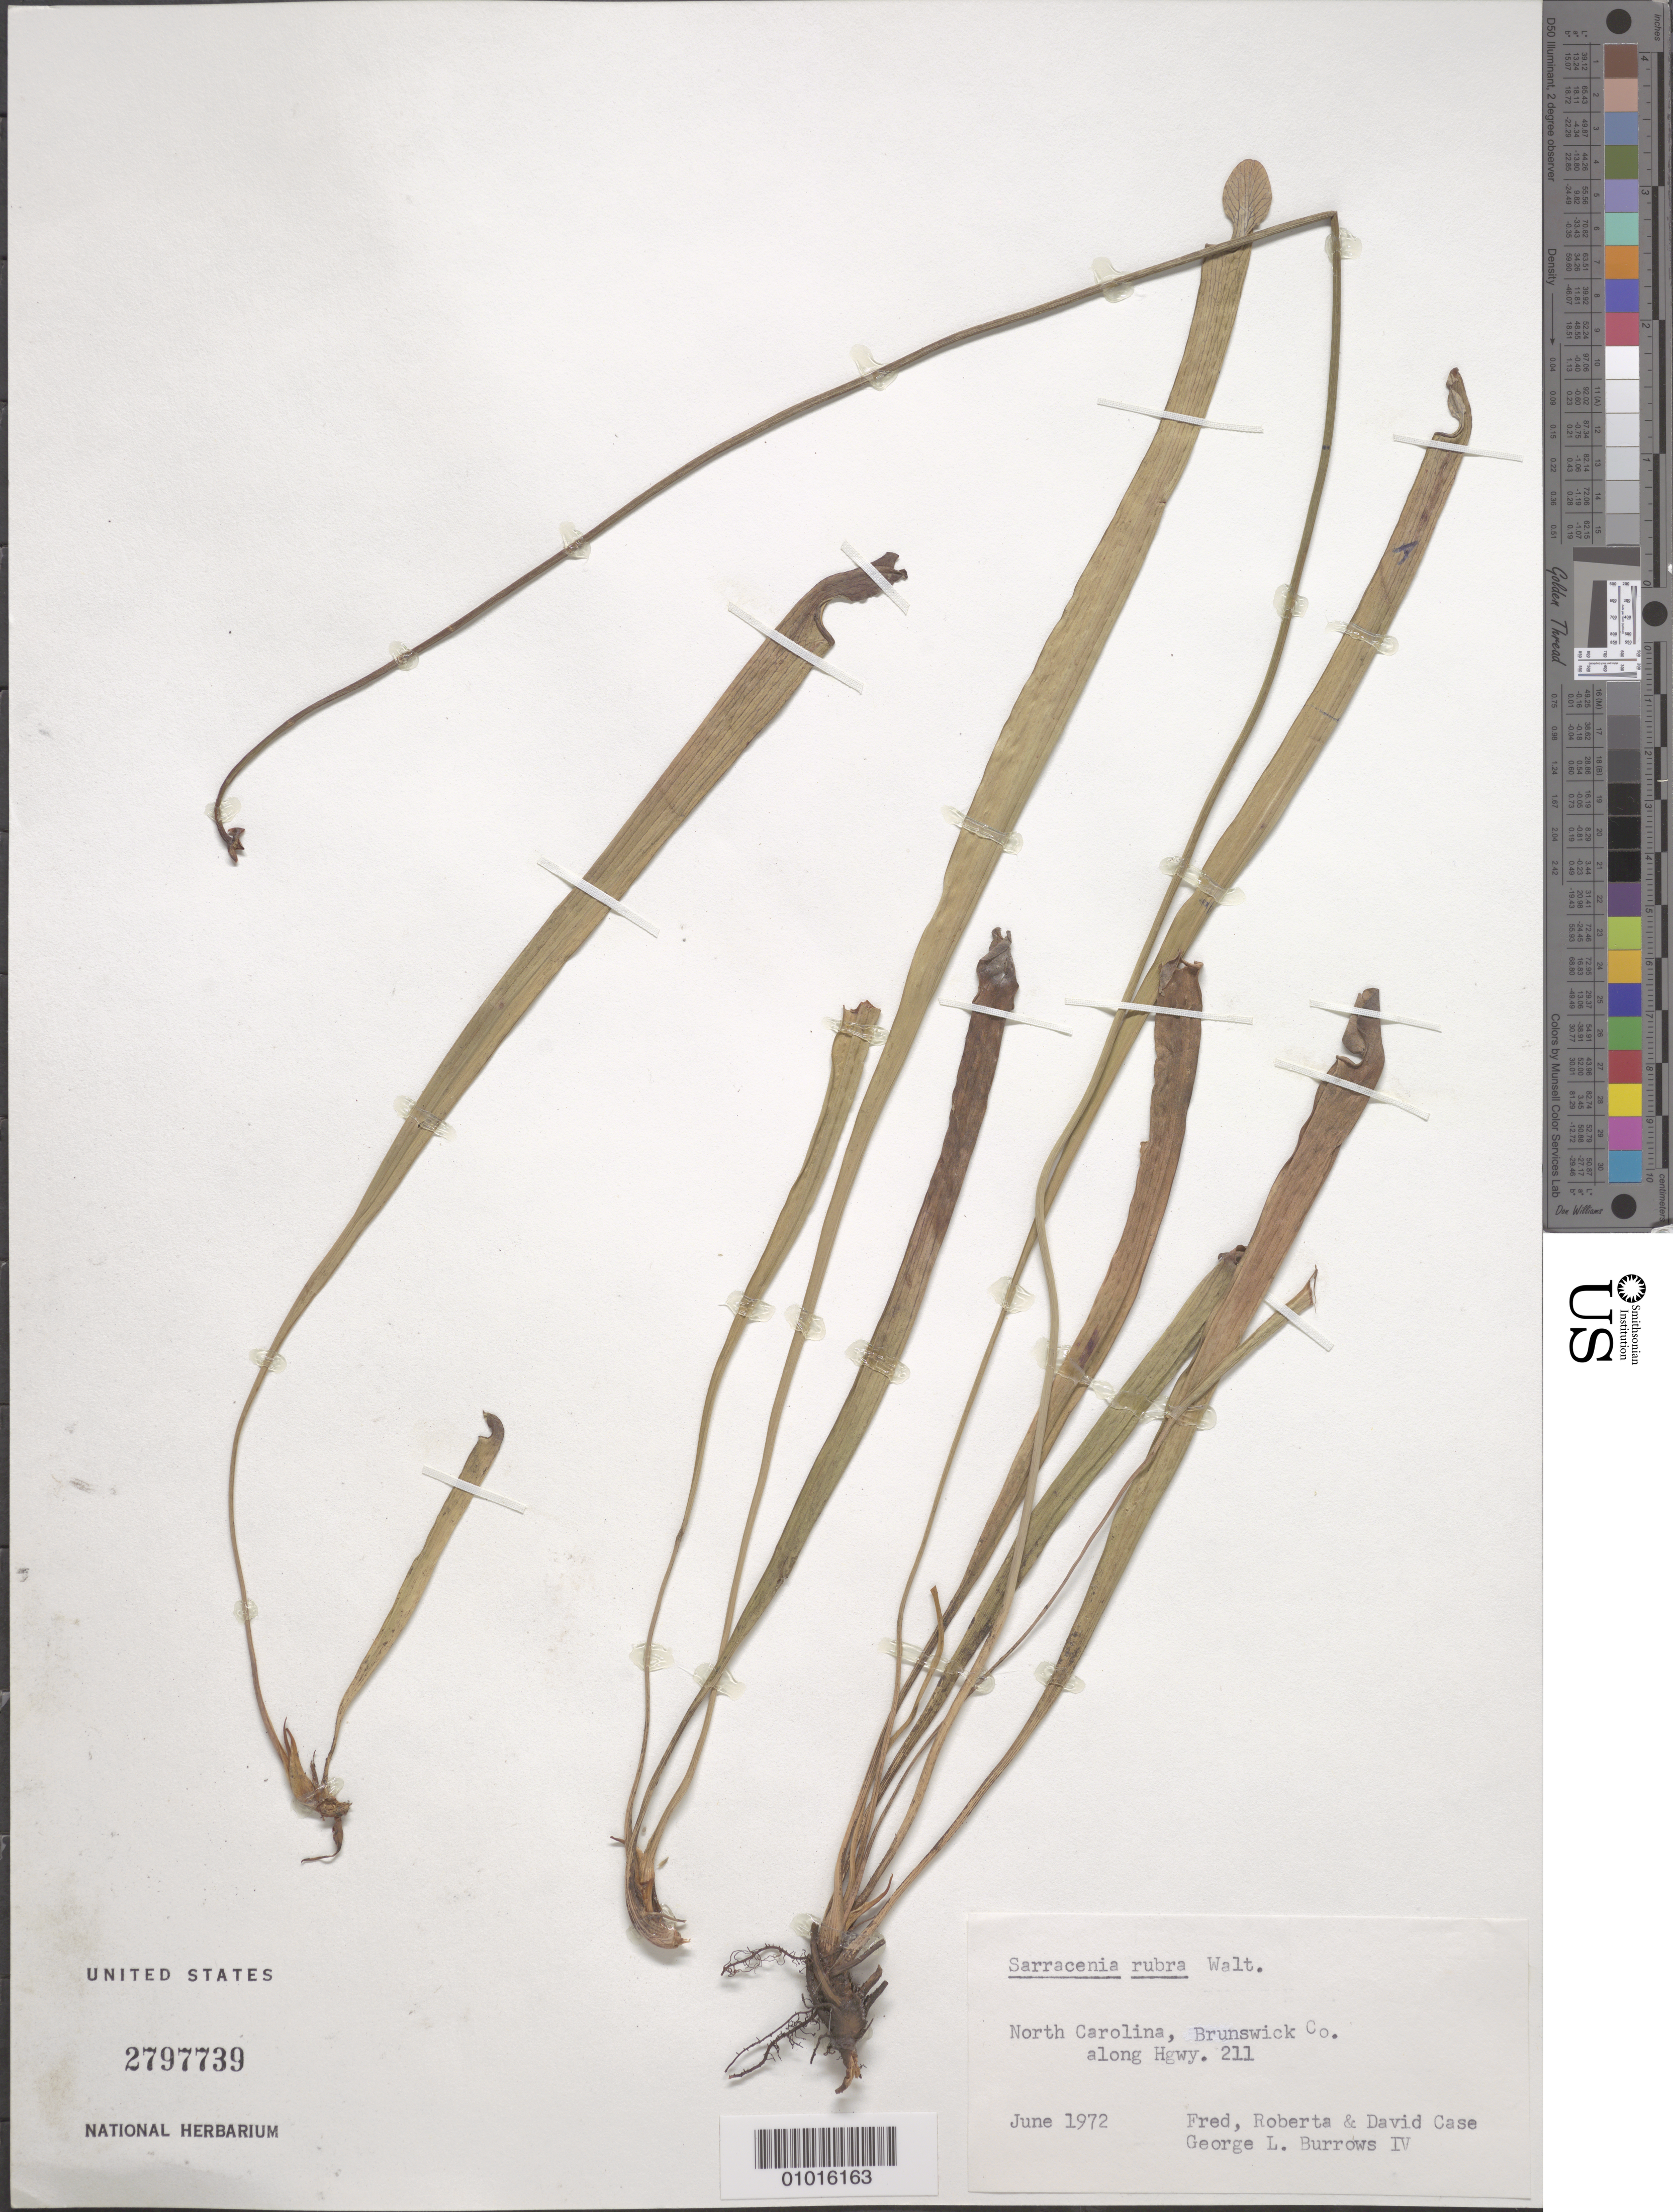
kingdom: Plantae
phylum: Tracheophyta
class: Magnoliopsida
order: Ericales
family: Sarraceniaceae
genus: Sarracenia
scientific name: Sarracenia rubra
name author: Walter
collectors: F. Case, R. B. Case, D. Case & G. Burrows IV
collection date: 1972-06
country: United States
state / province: North Carolina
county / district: Brunswick Co.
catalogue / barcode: US 2797739